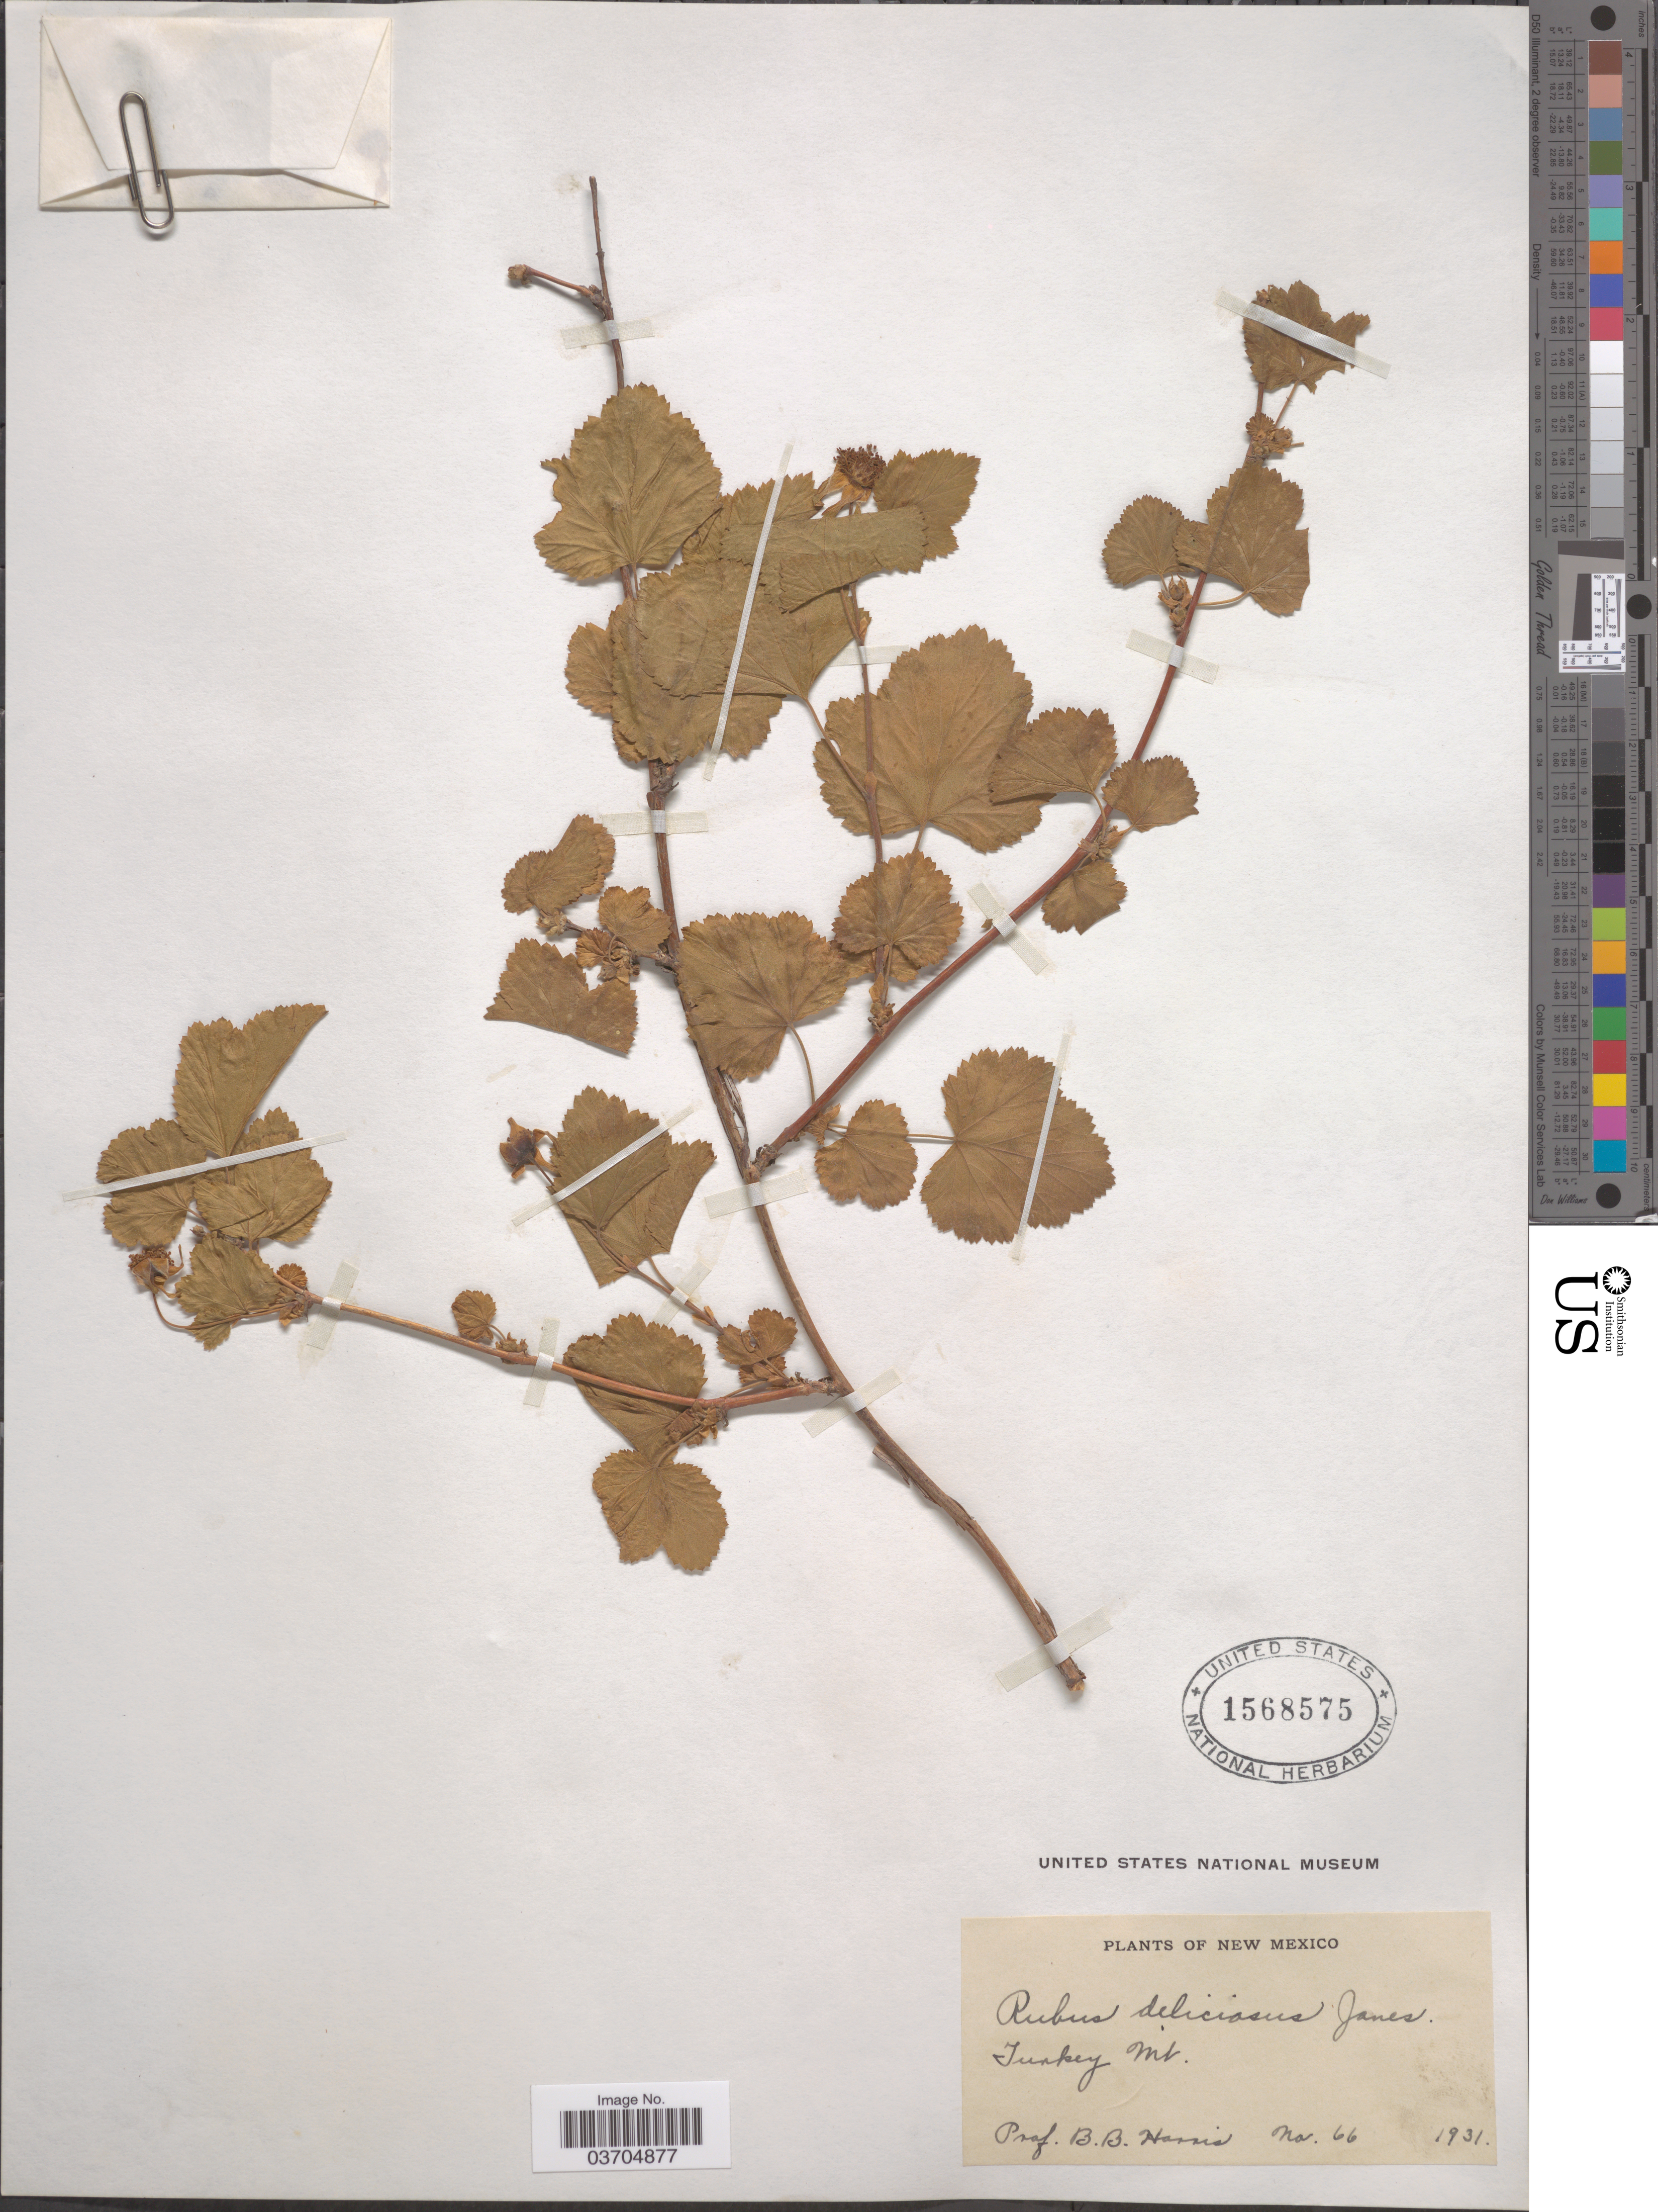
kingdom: Plantae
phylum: Tracheophyta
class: Magnoliopsida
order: Rosales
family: Rosaceae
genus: Rubus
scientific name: Rubus deliciosus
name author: Torr.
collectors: B. B. Harris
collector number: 66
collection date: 1931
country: United States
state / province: New Mexico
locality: Turkey Mt.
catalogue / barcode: US 1568575